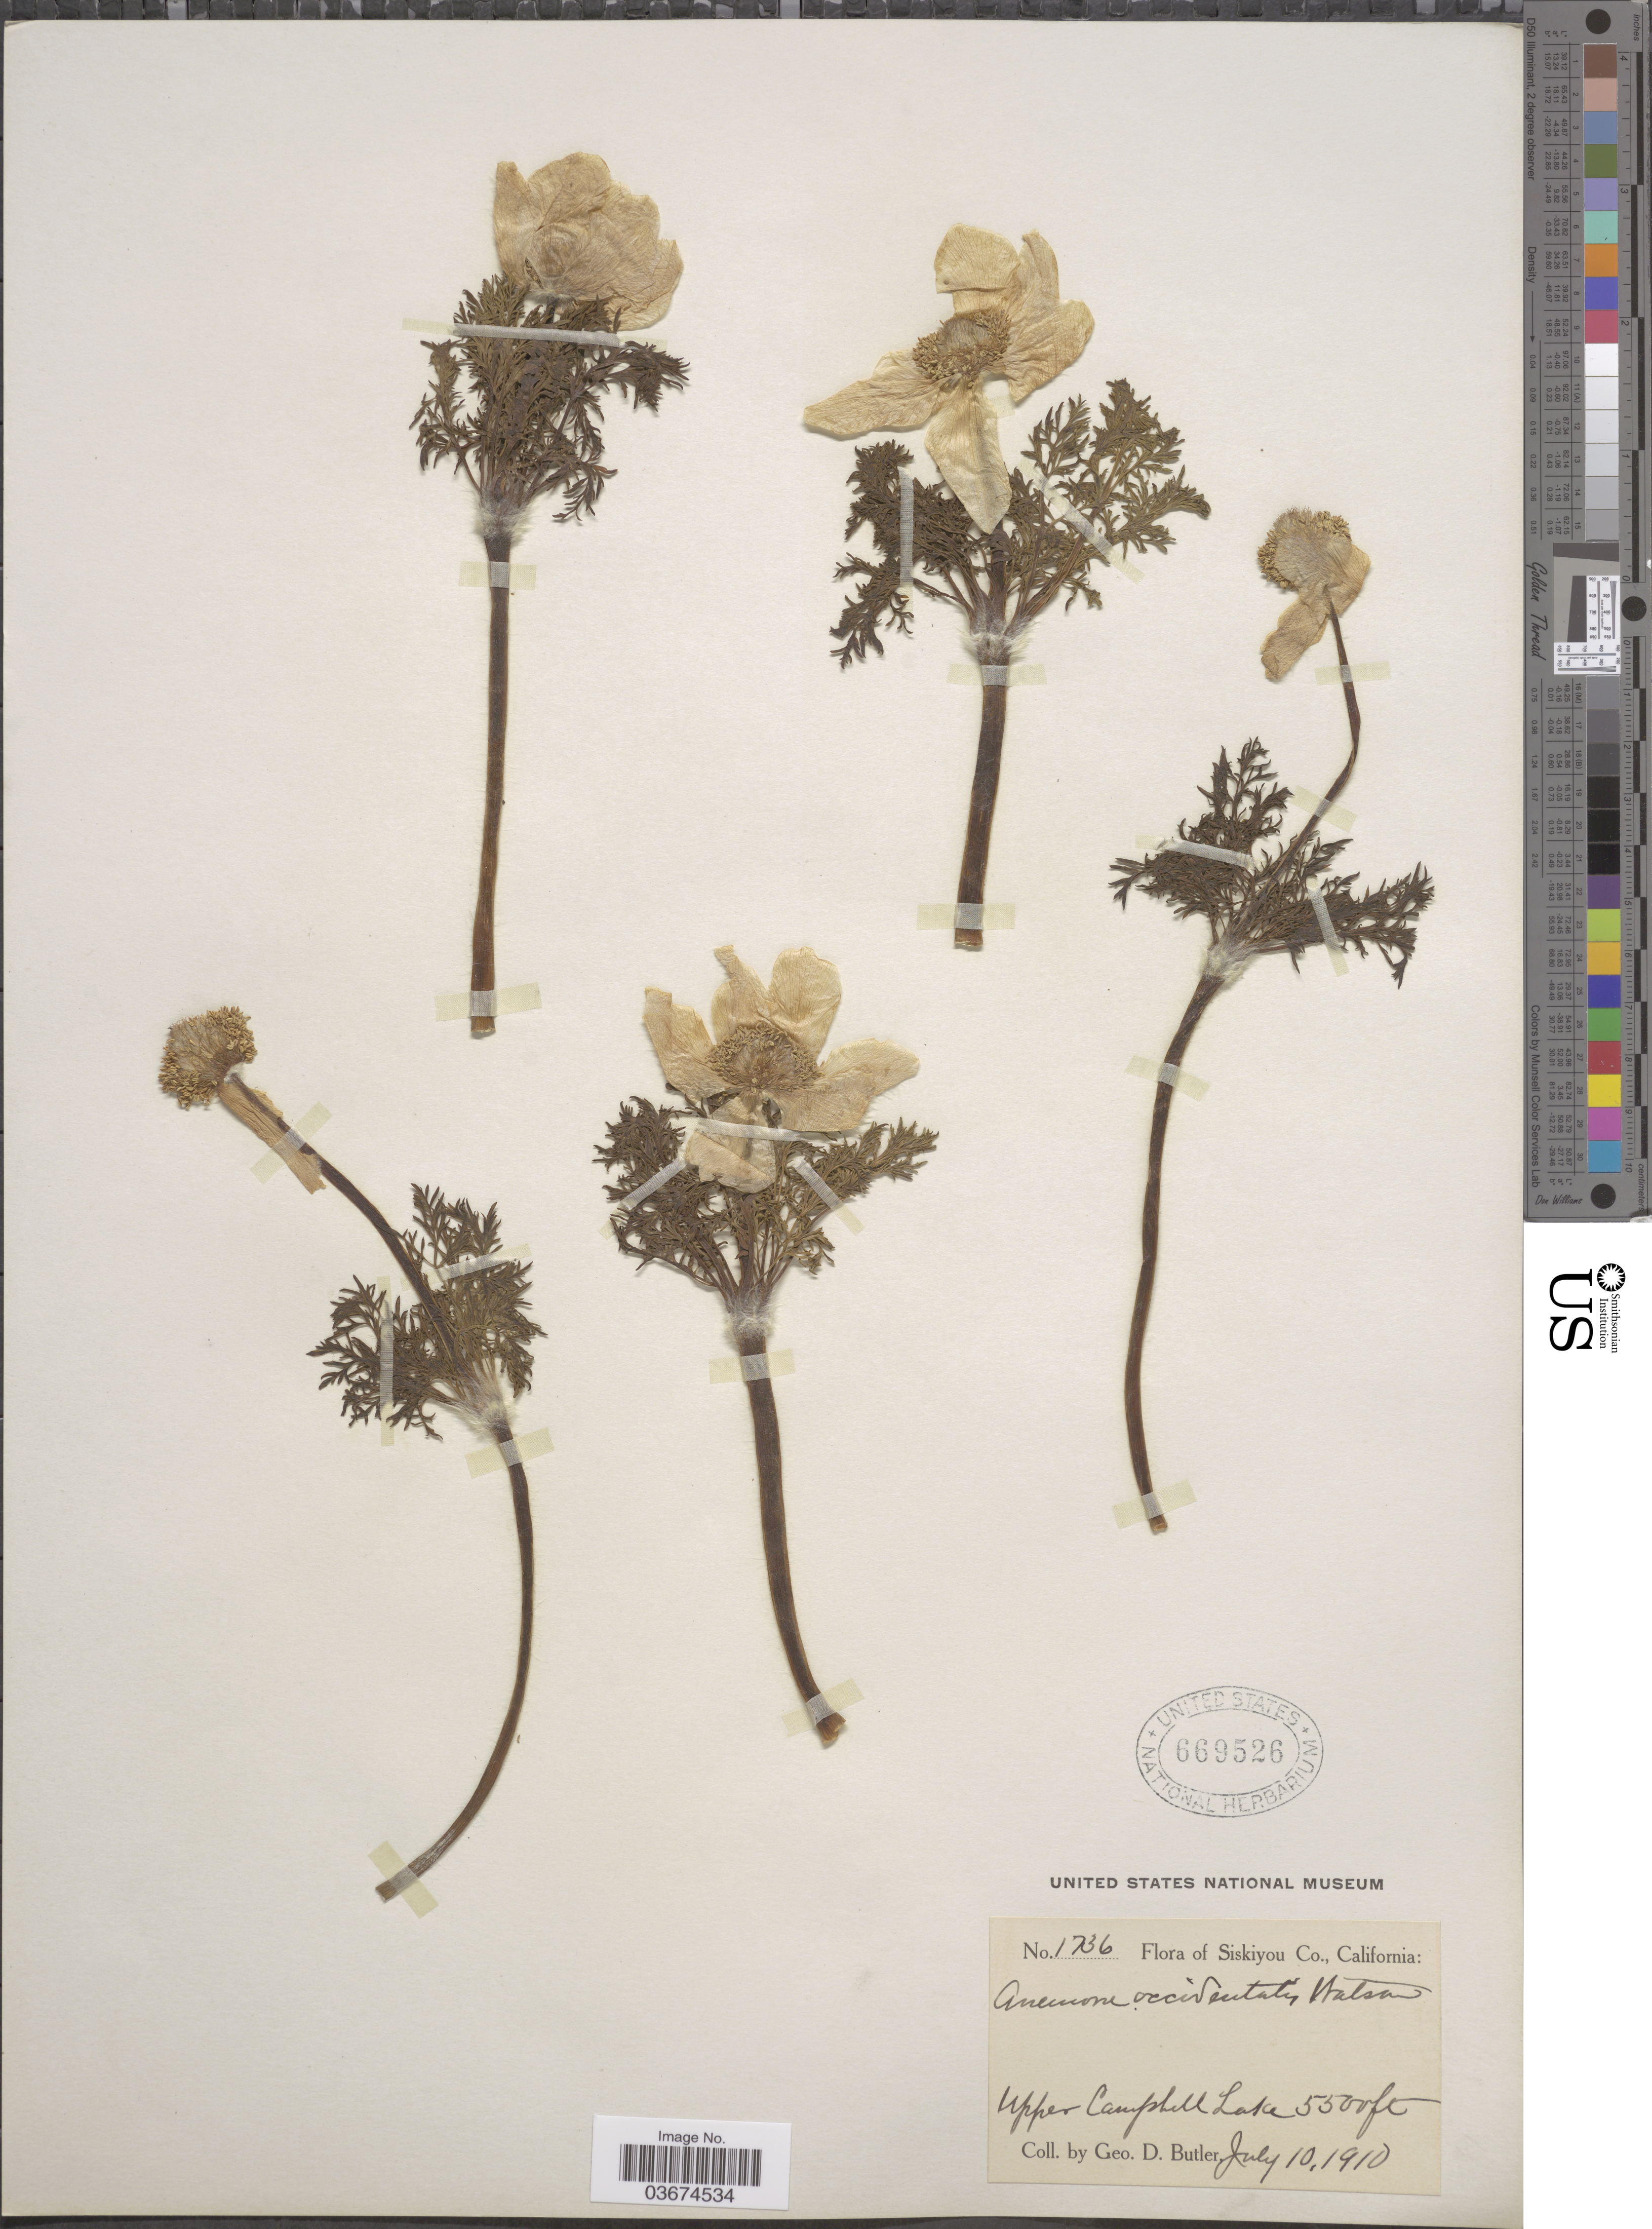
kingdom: Plantae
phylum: Tracheophyta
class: Magnoliopsida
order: Ranunculales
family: Ranunculaceae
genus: Pulsatilla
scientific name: Pulsatilla occidentalis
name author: (S. Watson) Freyn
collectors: G. D. Butler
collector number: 1736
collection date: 1910-07-10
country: United States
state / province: California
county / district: Siskiyou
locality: Siskiyou Co. Upper Campbell Lake.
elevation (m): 1676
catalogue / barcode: US 669526